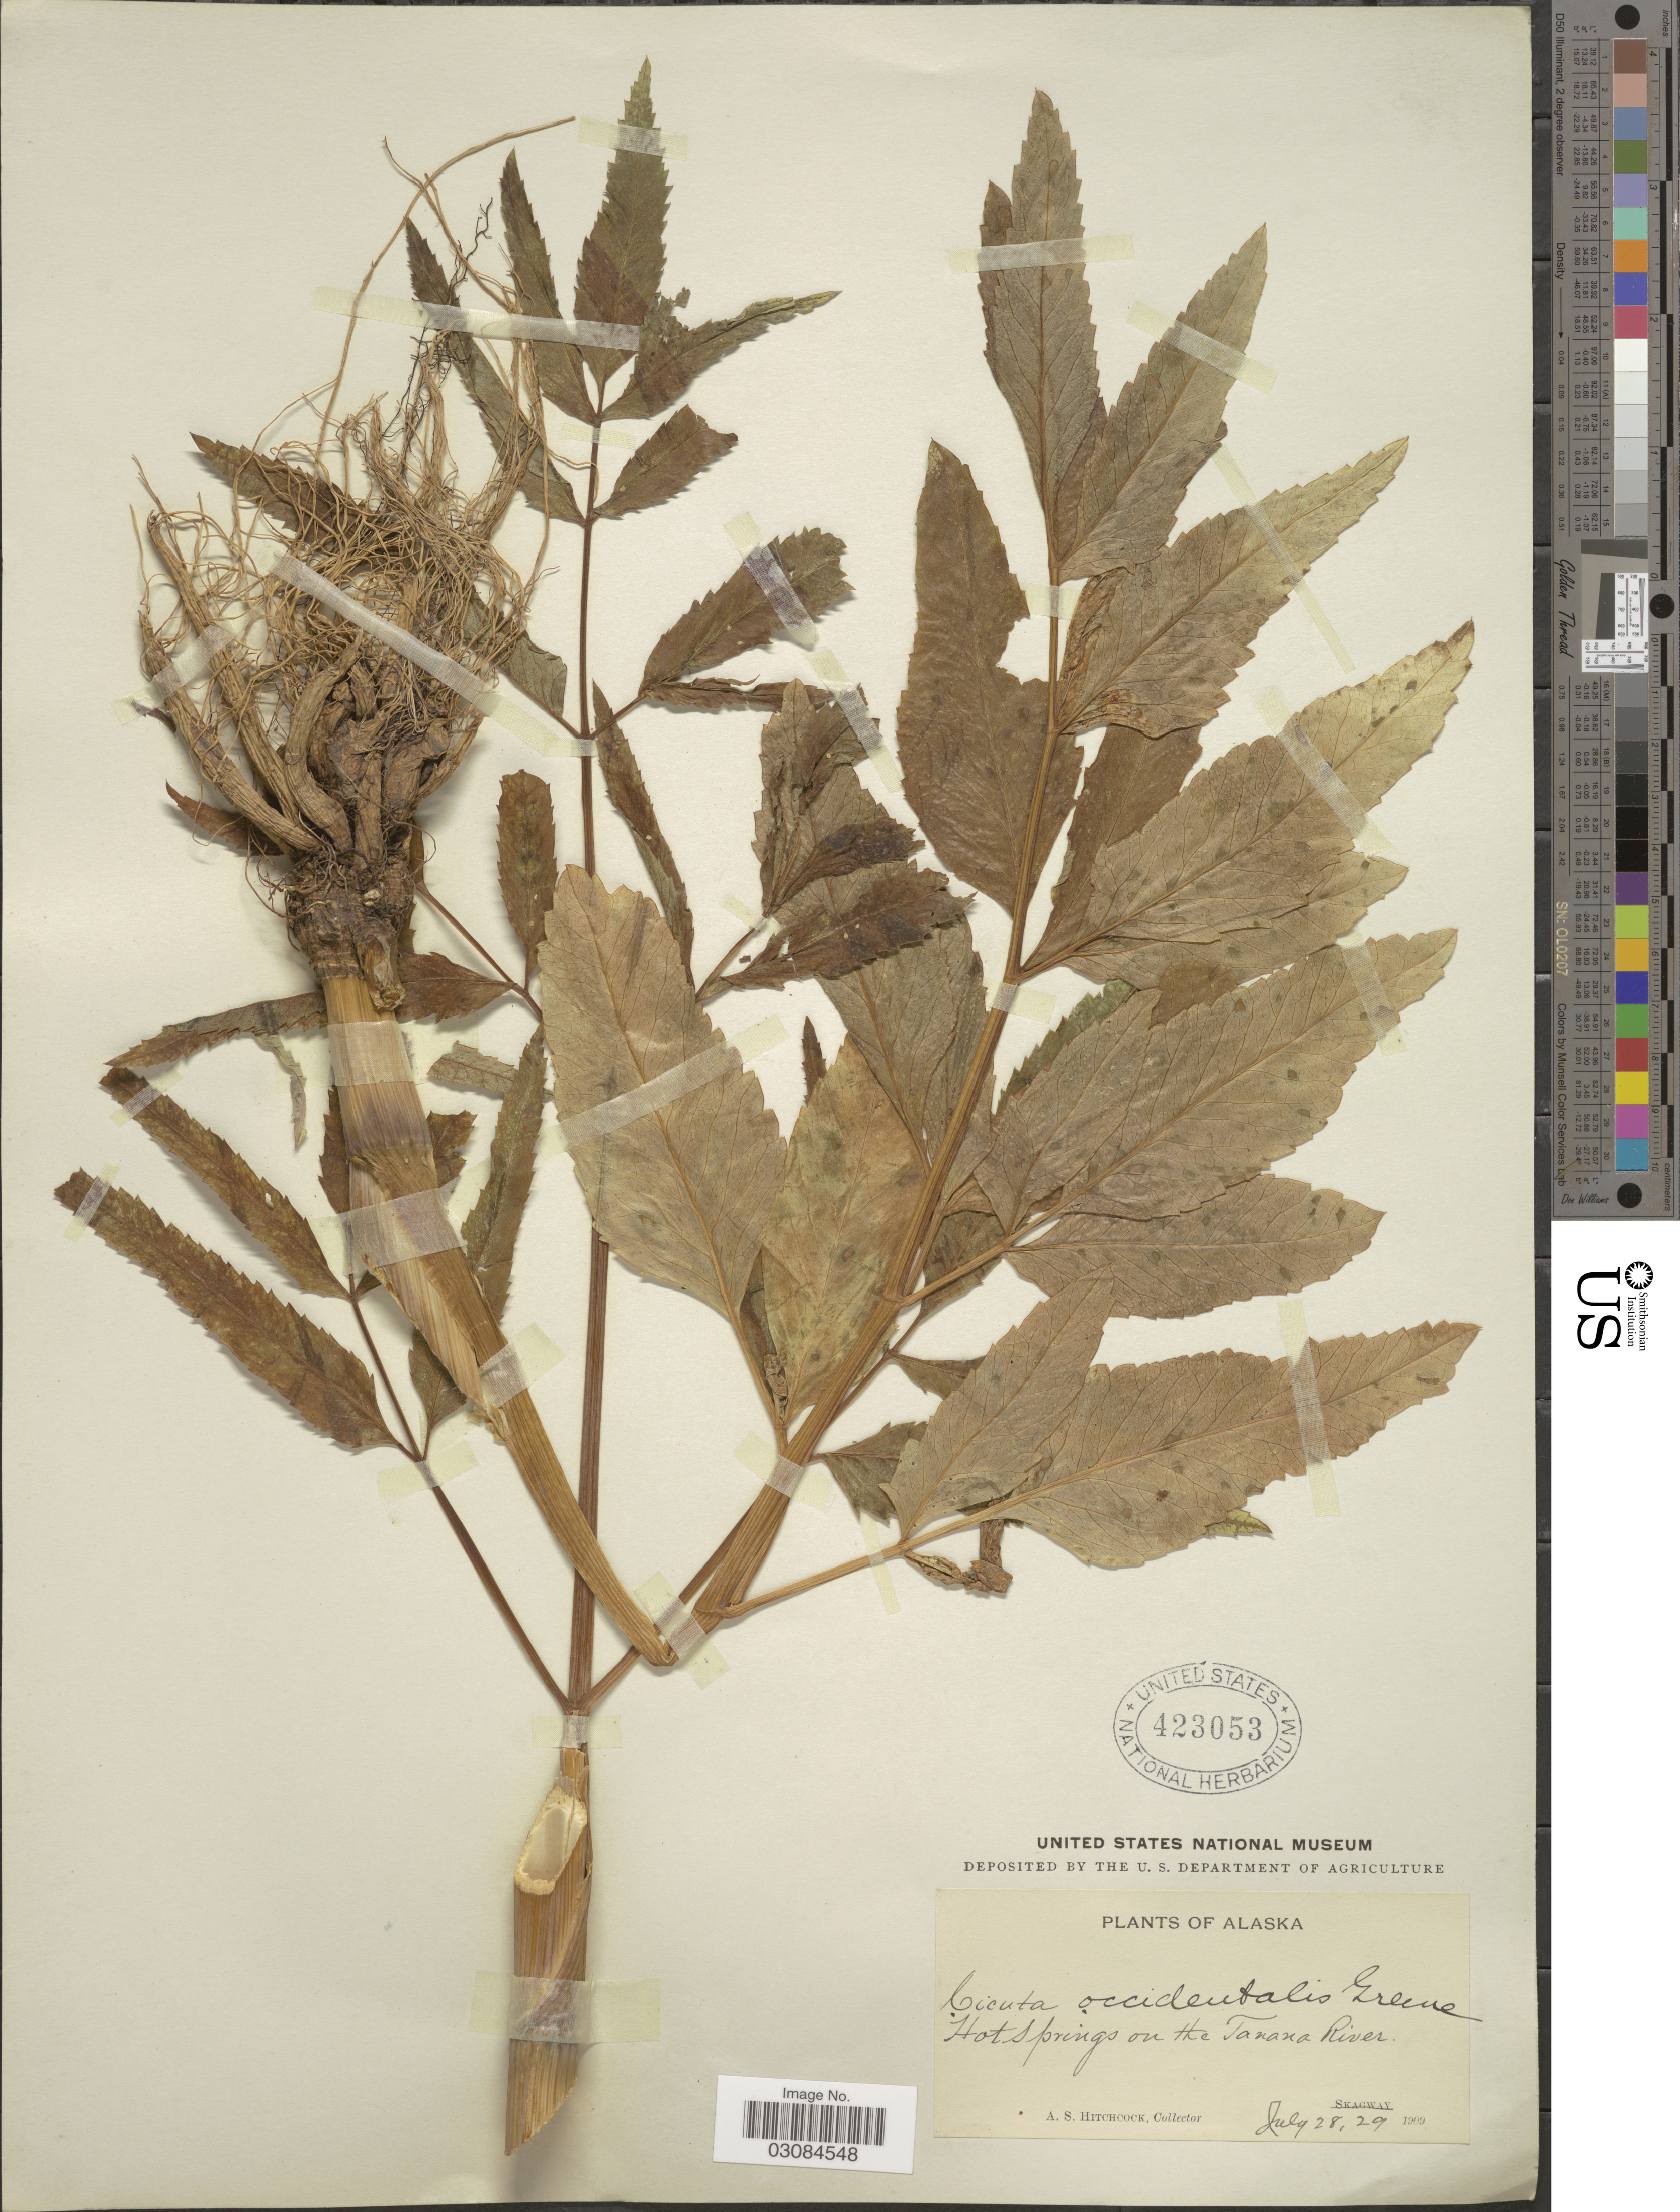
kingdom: Plantae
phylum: Tracheophyta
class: Magnoliopsida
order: Apiales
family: Apiaceae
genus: Cicuta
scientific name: Cicuta occidentalis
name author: Greene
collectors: A. S. Hitchcock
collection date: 1909-07-28/1909-07-29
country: United States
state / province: Alaska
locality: Hot Springs on the Tanana River.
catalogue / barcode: US 423053